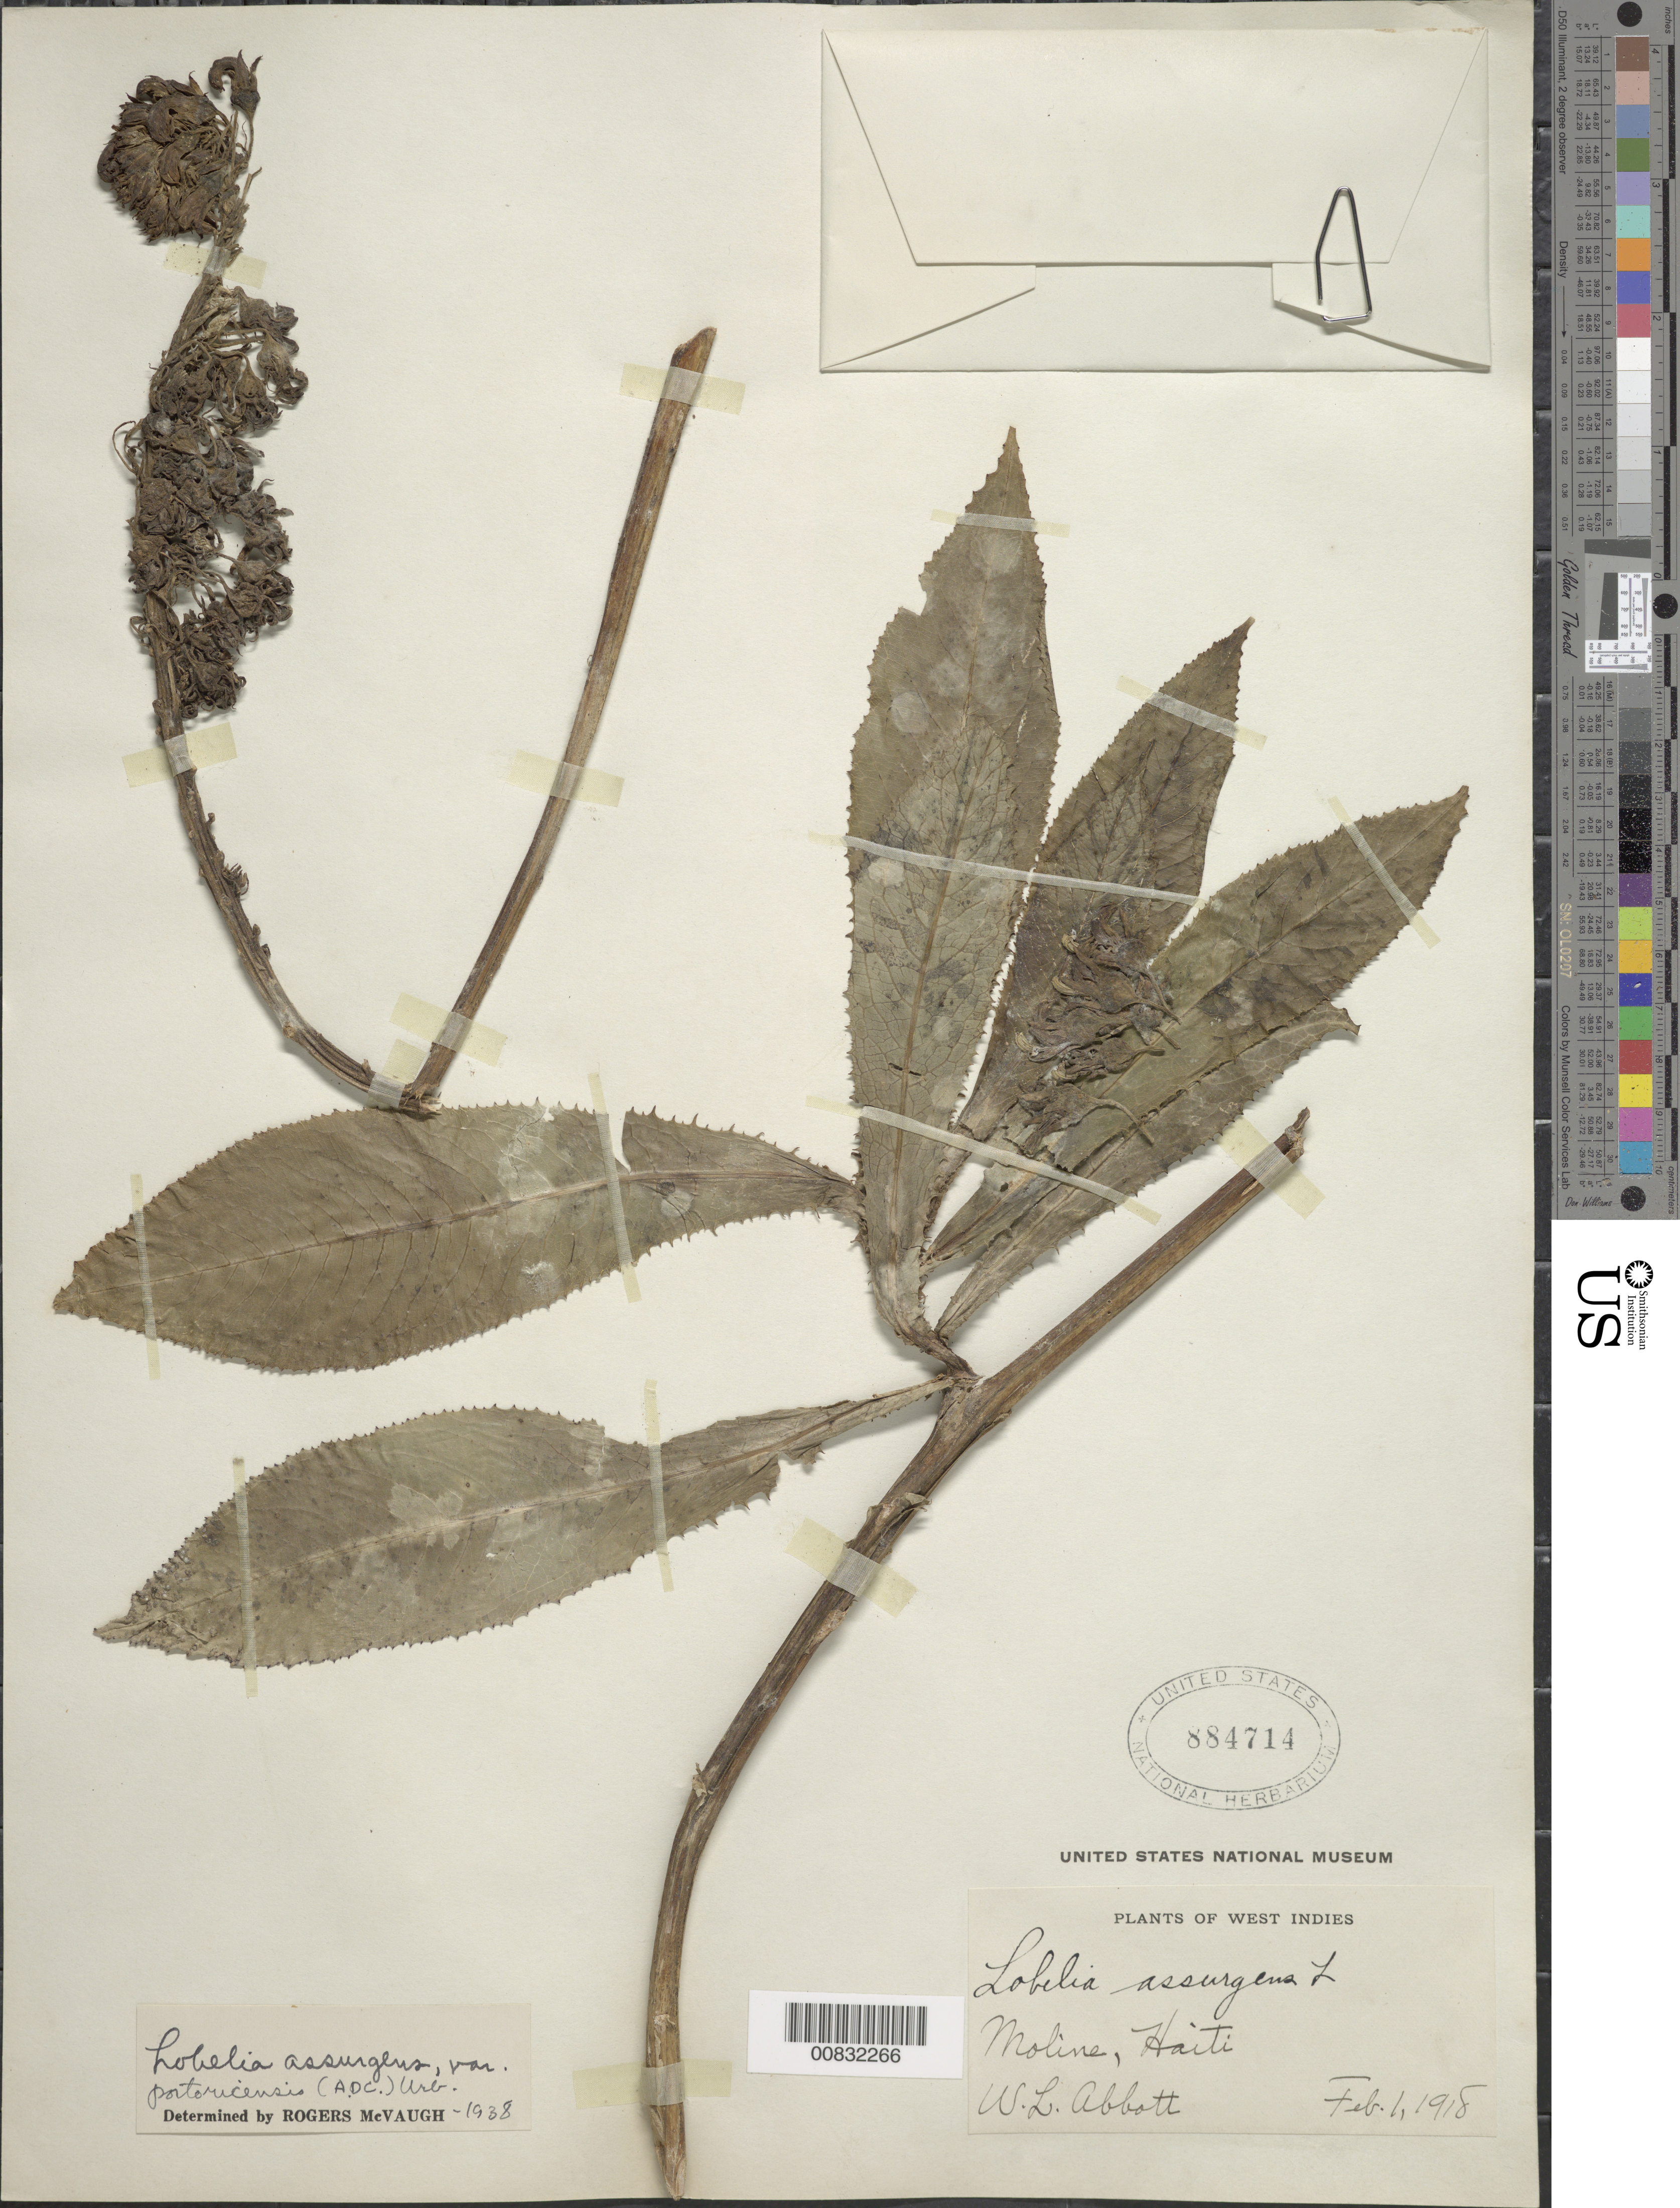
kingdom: Plantae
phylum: Tracheophyta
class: Magnoliopsida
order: Asterales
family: Campanulaceae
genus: Lobelia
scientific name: Lobelia assurgens var. portoricesis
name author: (A. DC.) Urb.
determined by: McVaugh, R.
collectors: W. L. Abbott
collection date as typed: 01 Feb 1918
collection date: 1918-02-01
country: Haiti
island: Hispaniola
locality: Moline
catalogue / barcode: US 884714